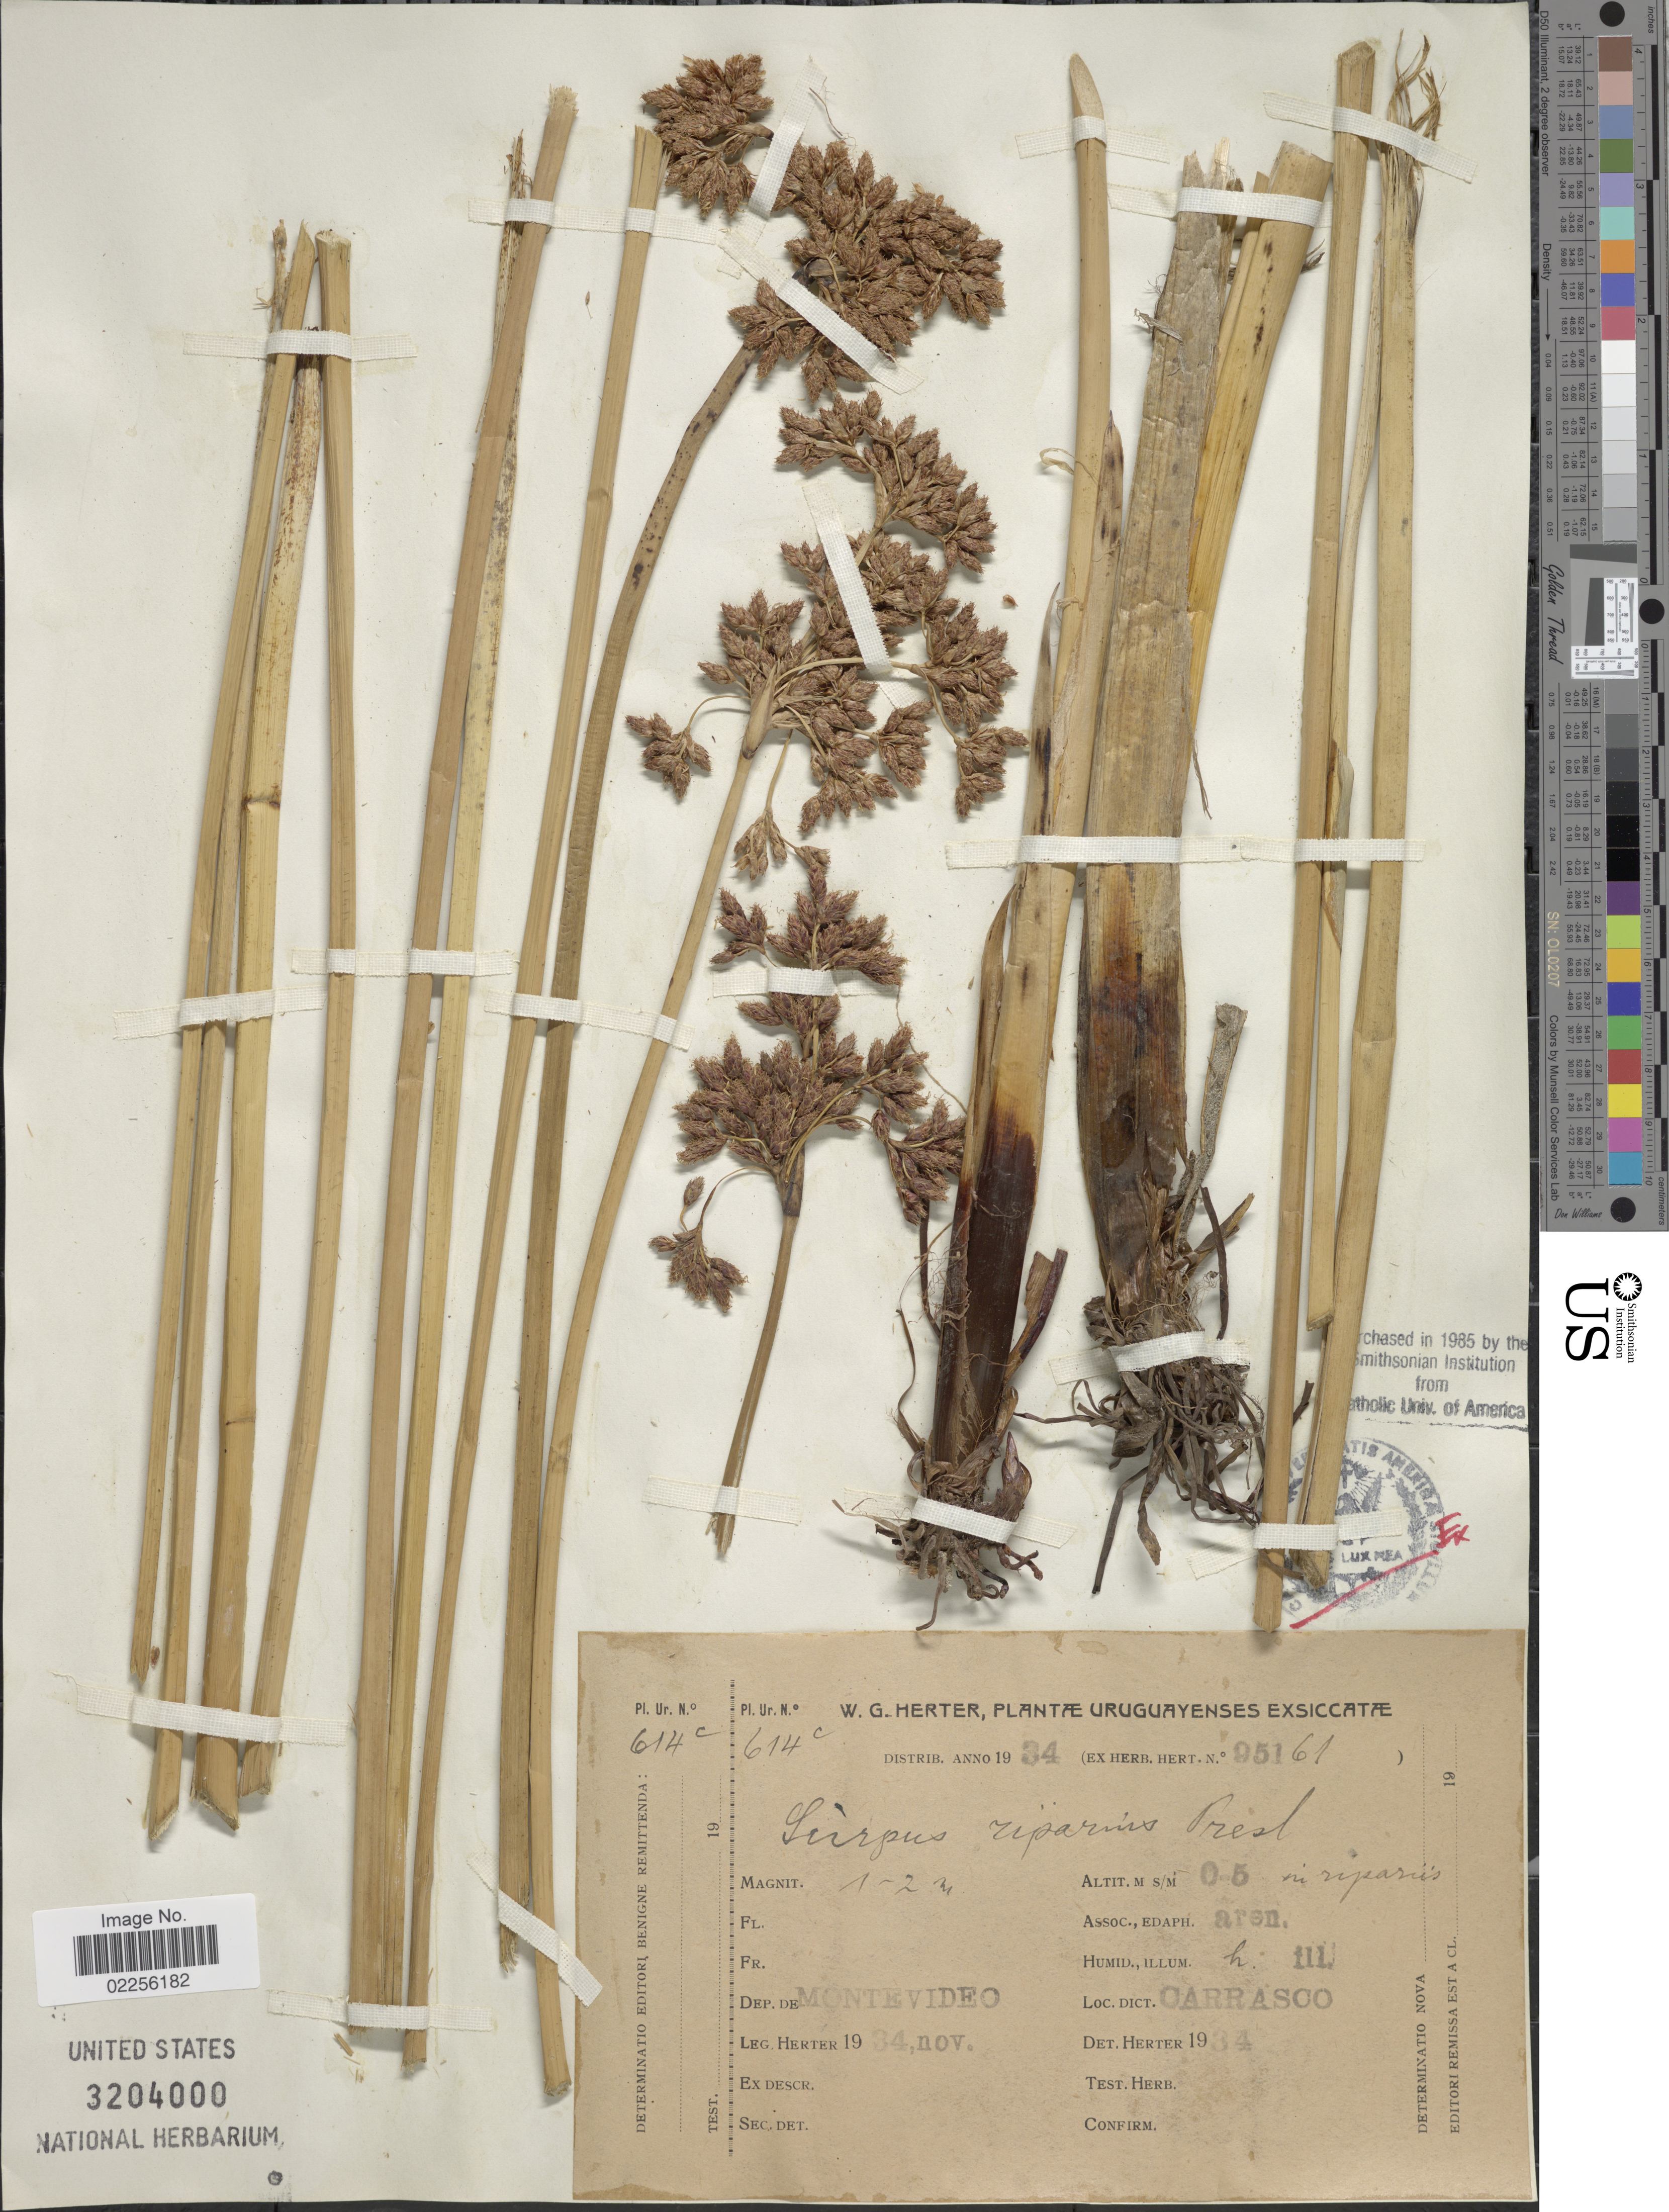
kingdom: Plantae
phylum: Tracheophyta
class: Liliopsida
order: Poales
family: Cyperaceae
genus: Schoenoplectus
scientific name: Schoenoplectus californicus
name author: (C.A. Mey.) Soják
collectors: W. G. Herter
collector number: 614C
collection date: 1934-11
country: Uruguay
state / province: Montevideo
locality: Dep de Montevideo, carrasco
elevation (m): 0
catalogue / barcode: US 3204000